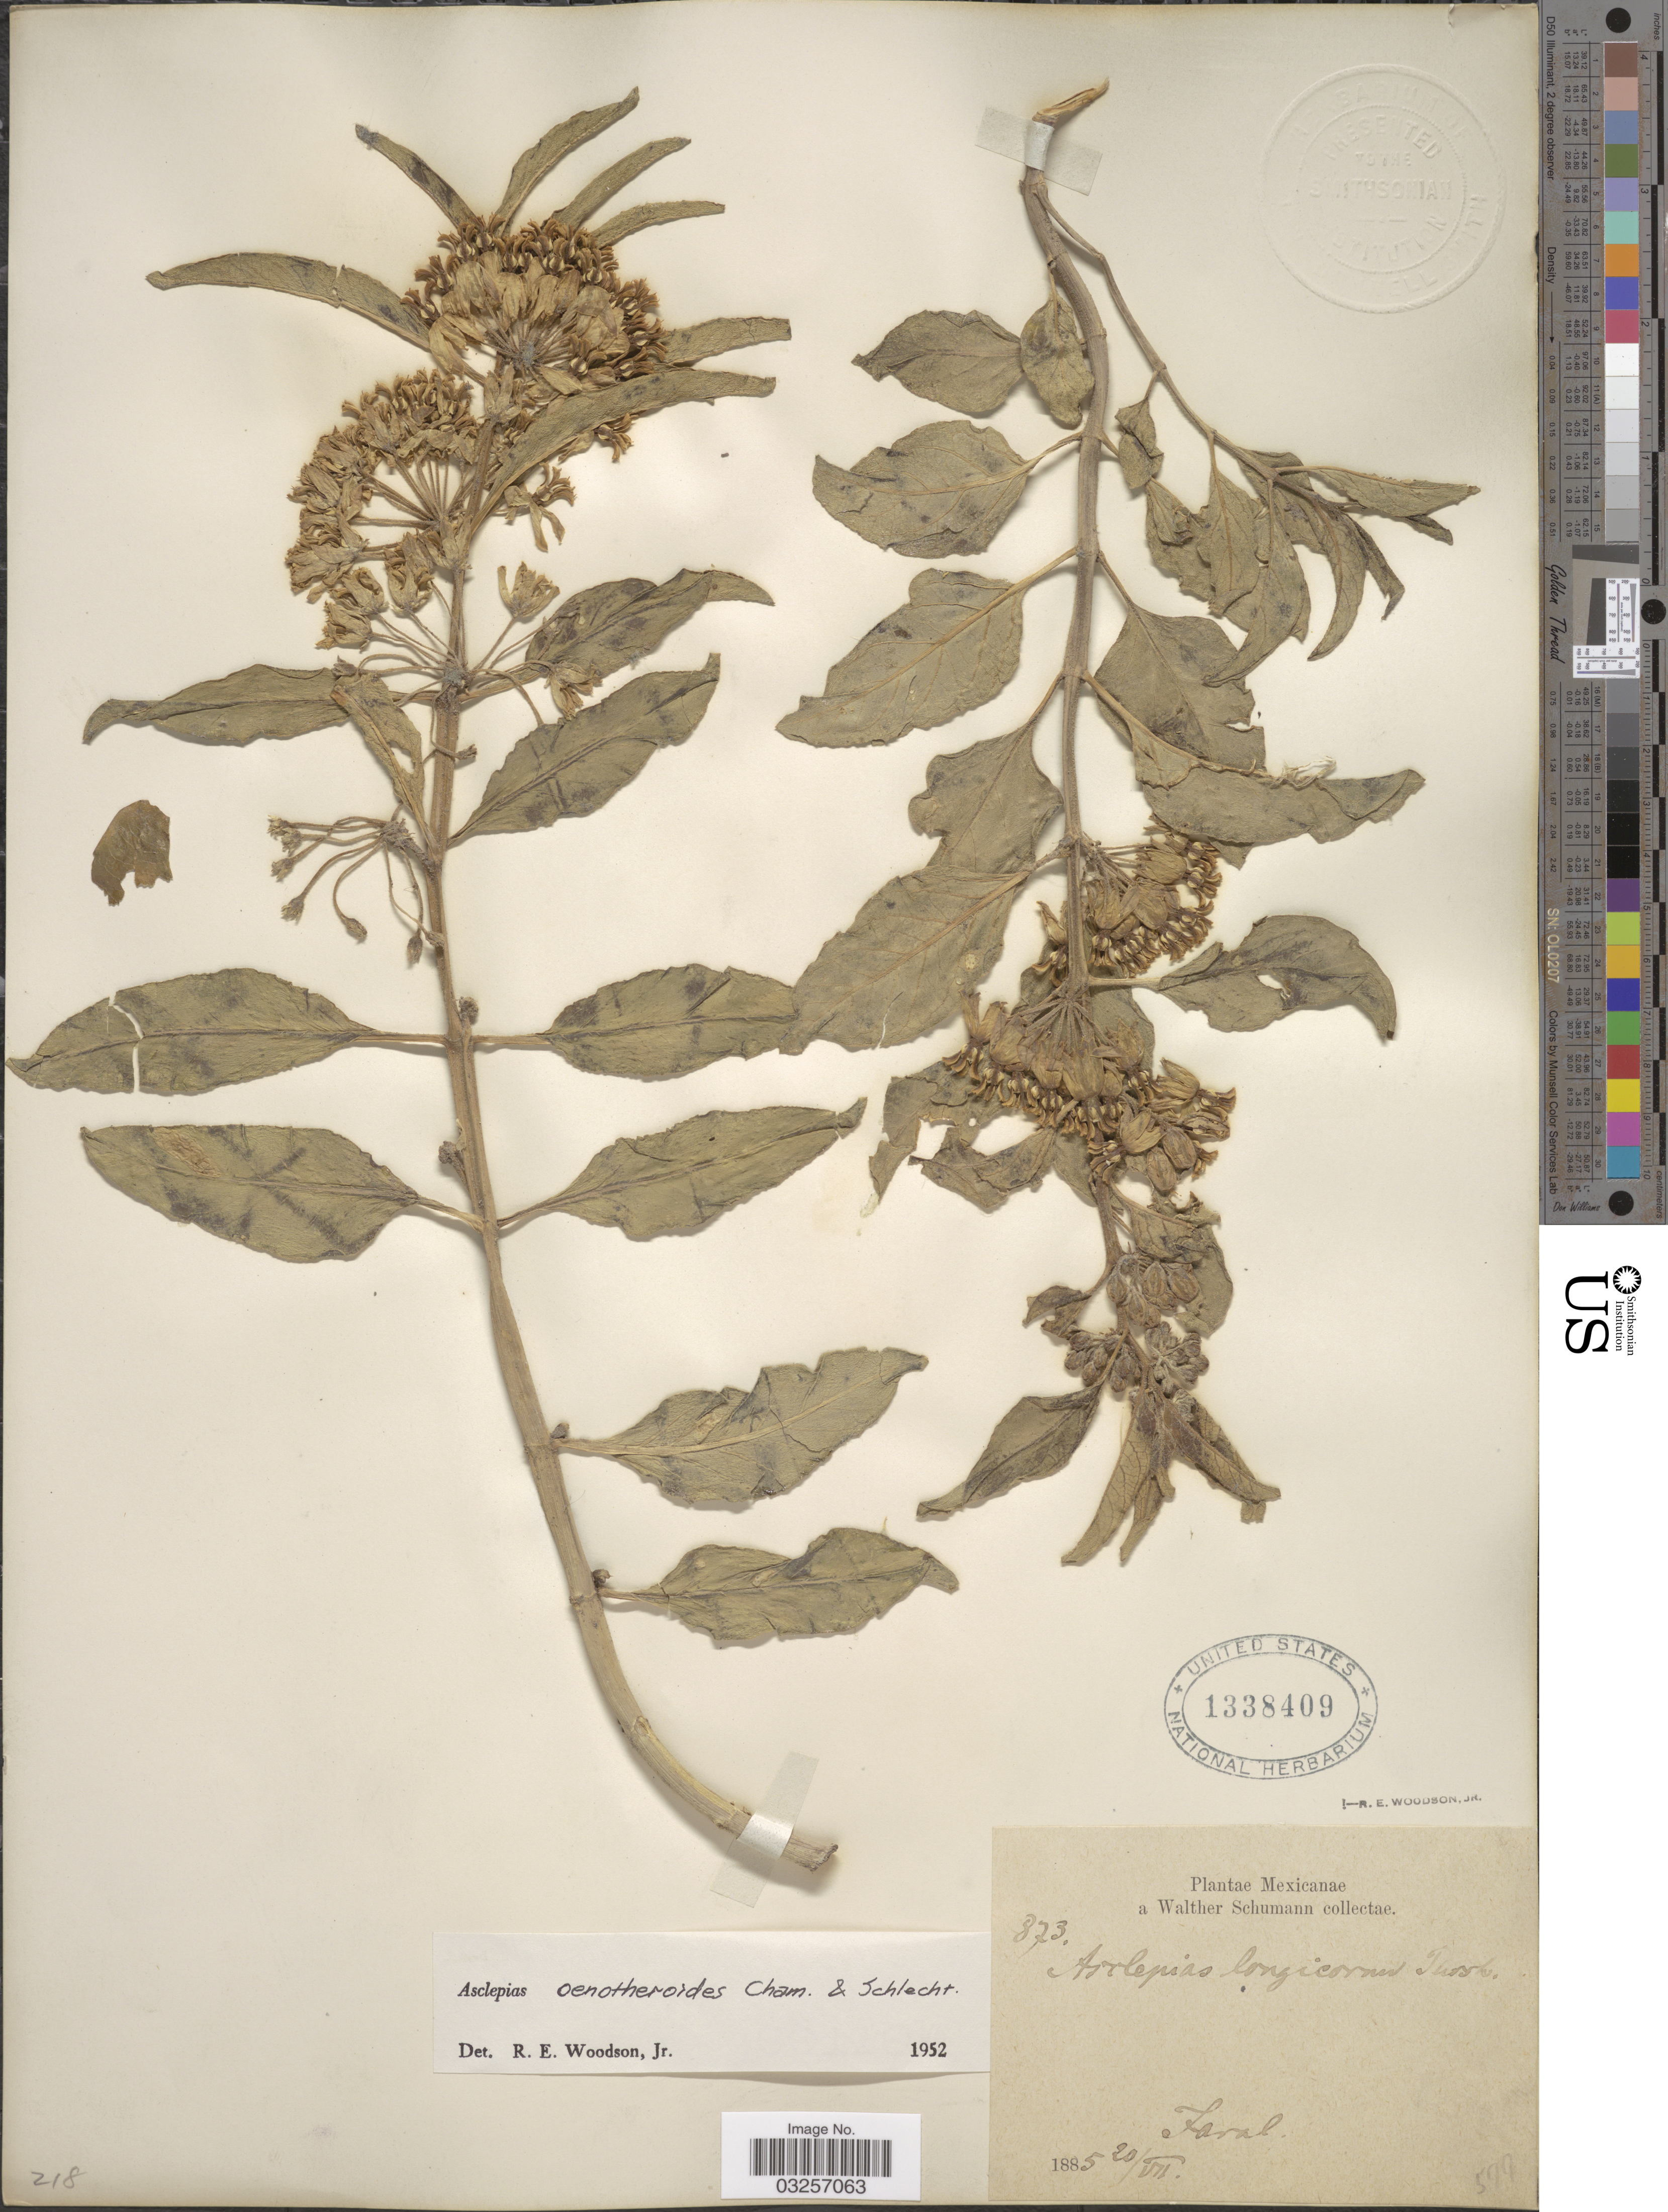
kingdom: Plantae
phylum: Tracheophyta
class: Magnoliopsida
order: Gentianales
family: Apocynaceae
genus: Asclepias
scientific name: Asclepias oenotheroides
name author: Schltdl. & Cham.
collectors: W. Schumann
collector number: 873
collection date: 1885-07-20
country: Mexico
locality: Taral.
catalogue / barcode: US 1338409